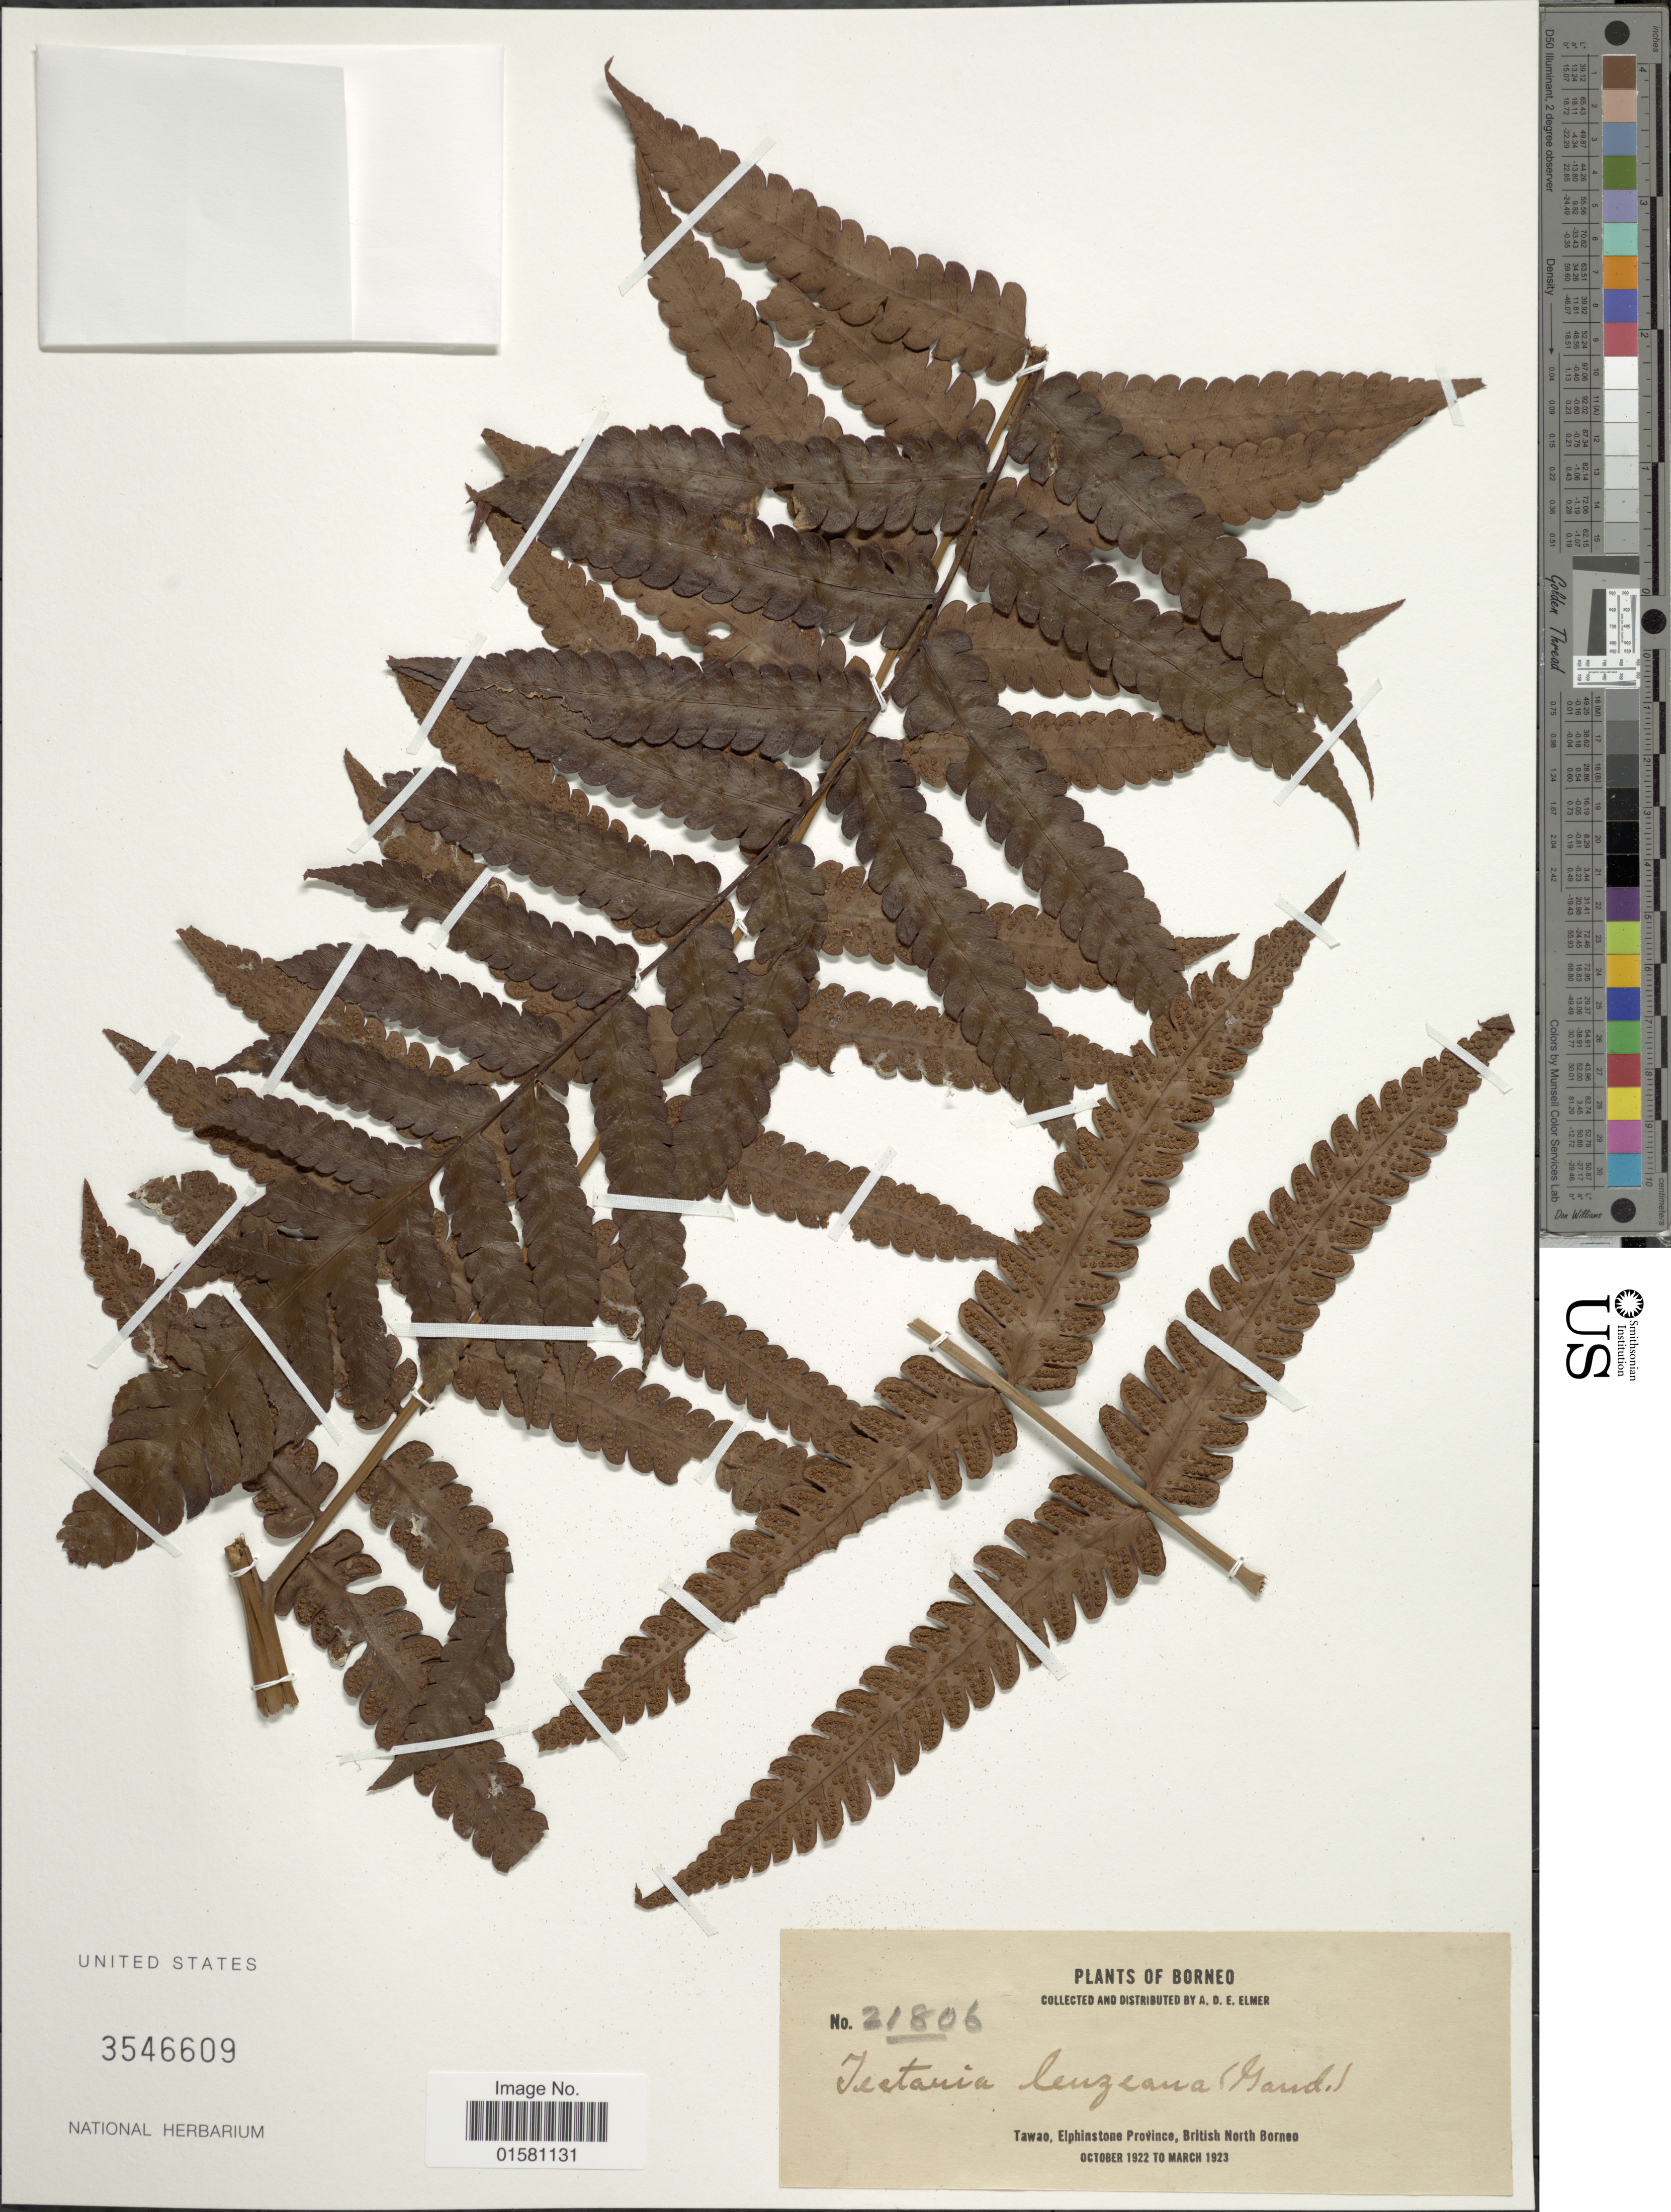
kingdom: Plantae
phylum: Tracheophyta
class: Polypodiopsida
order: Polypodiales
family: Tectariaceae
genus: Tectaria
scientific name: Tectaria leuzeana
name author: (Gaudich.) Copel.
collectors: A. D. E. Elmer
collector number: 21806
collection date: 1922-10/1923-03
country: Malaysia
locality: Tawao, Elphinstone Province, British North Borneo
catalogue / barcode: US 3546609